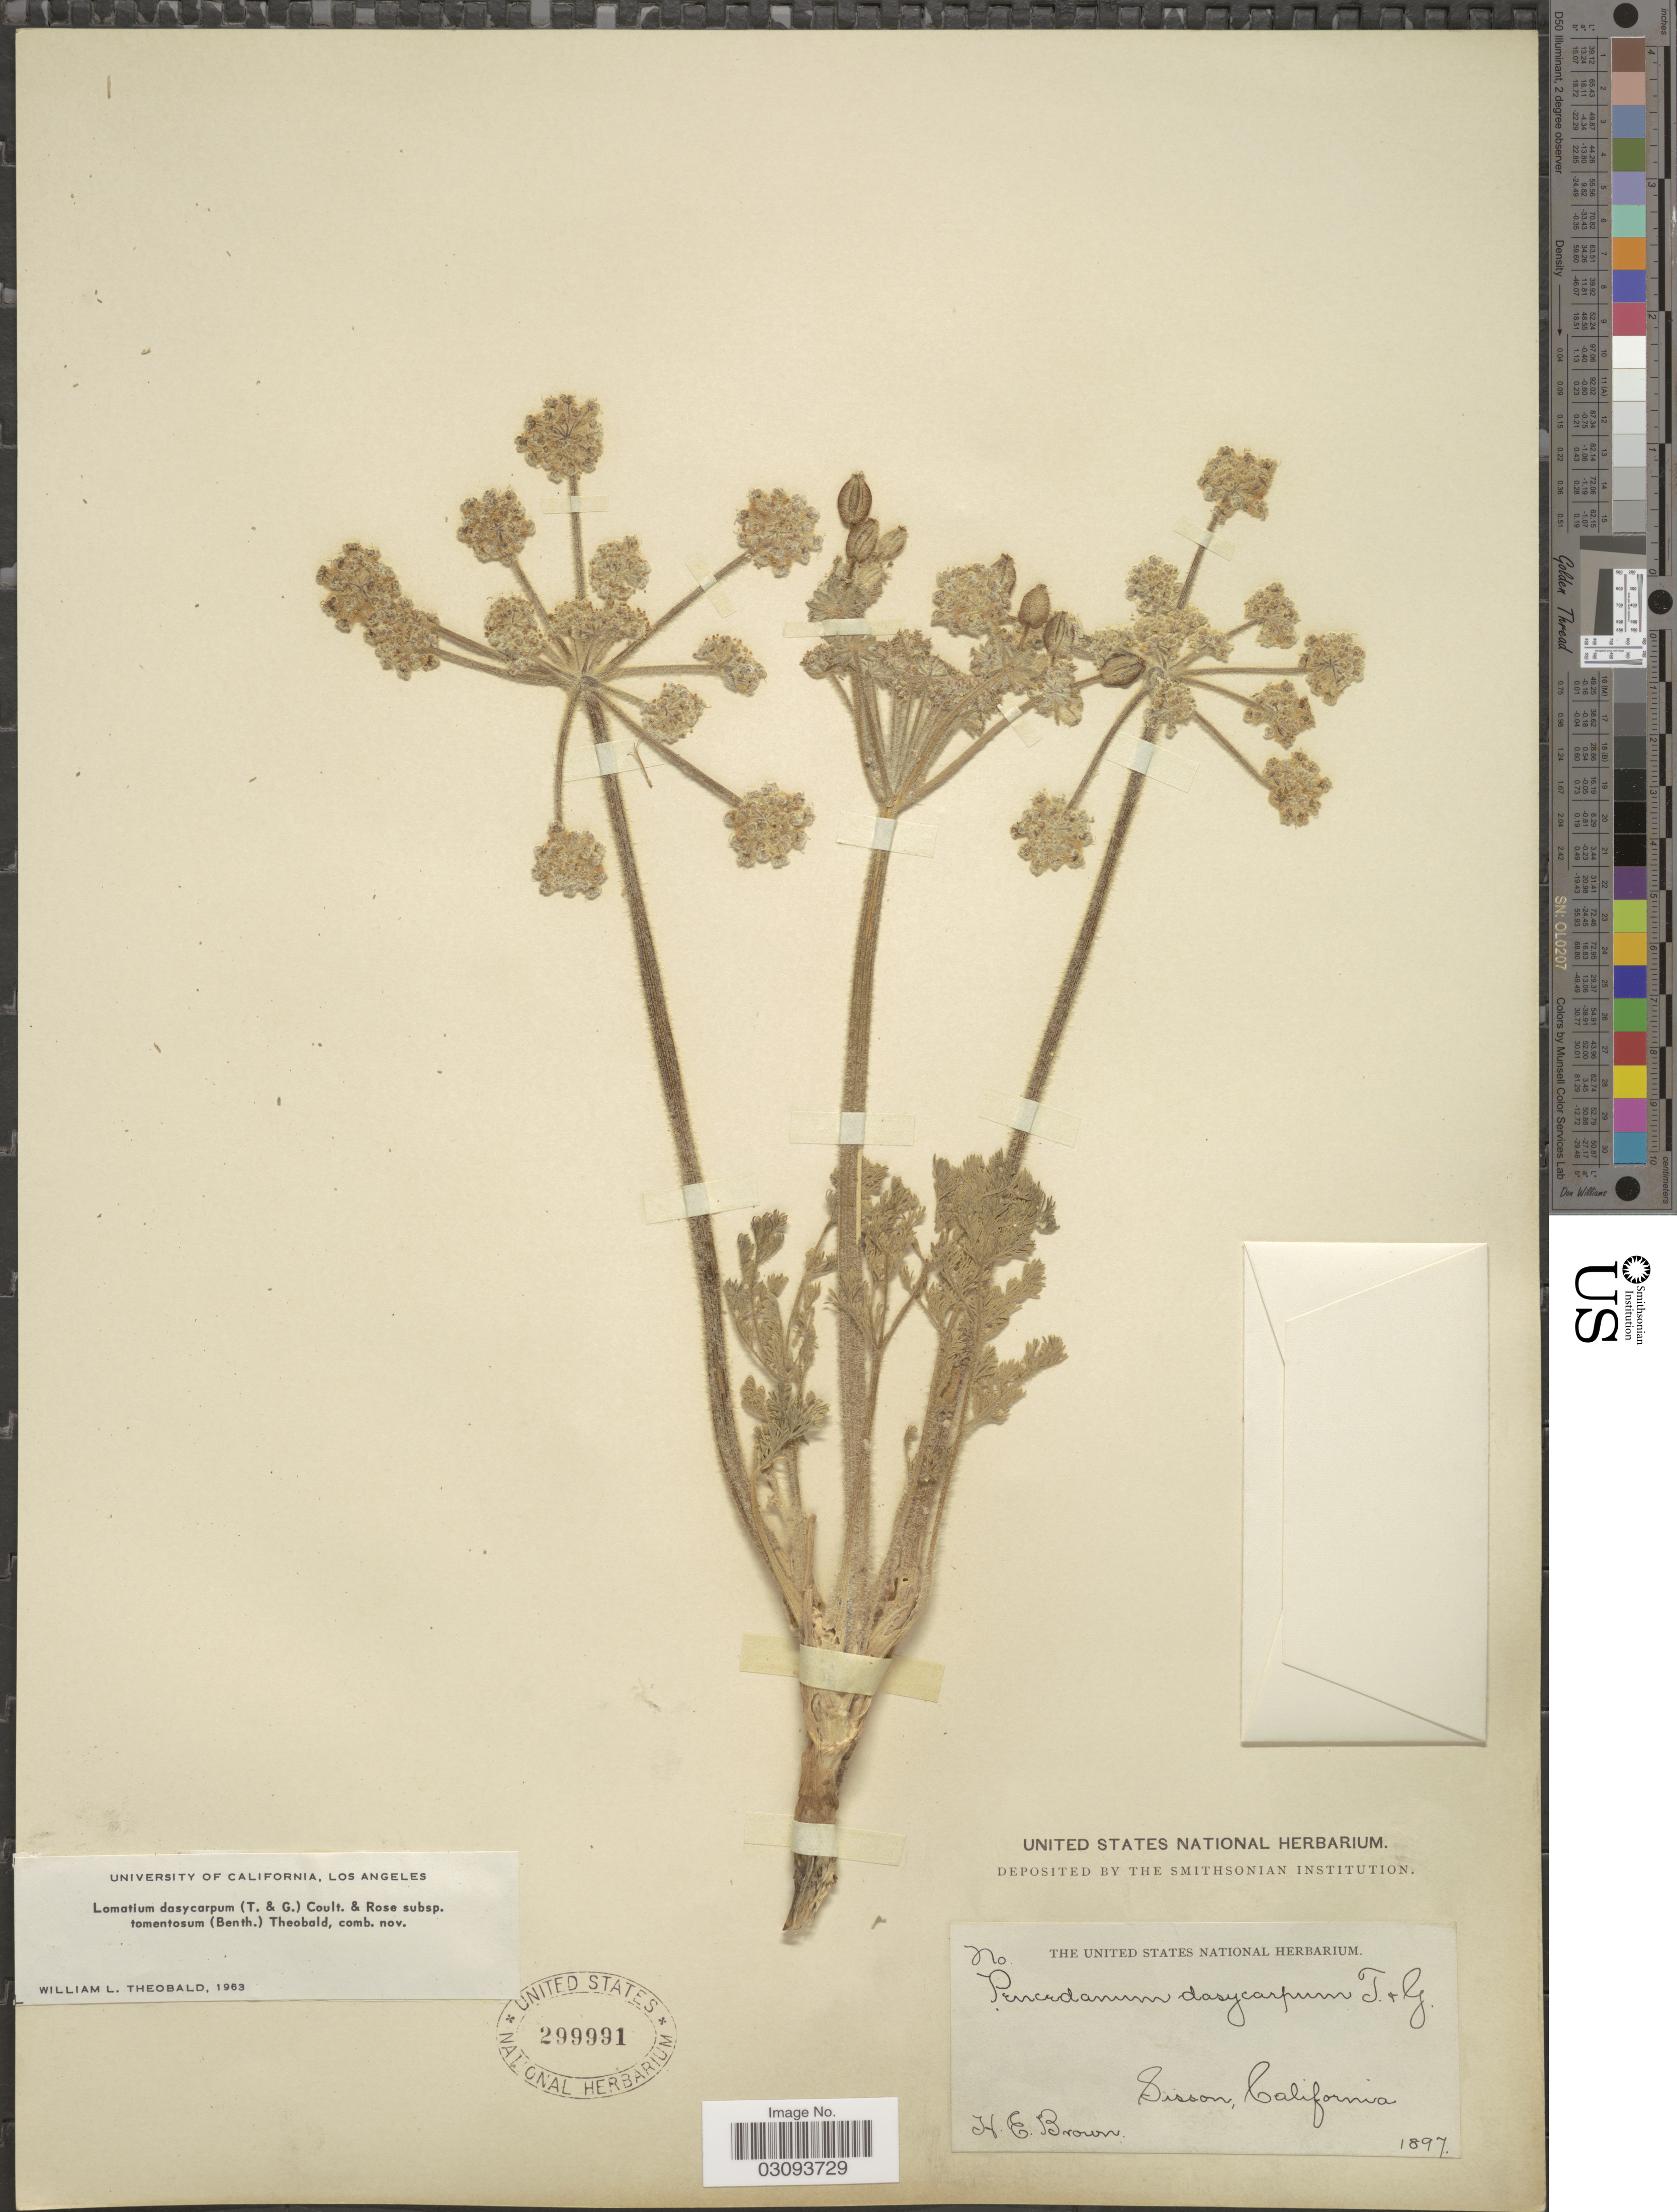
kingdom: Plantae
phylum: Tracheophyta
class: Magnoliopsida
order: Apiales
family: Apiaceae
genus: Lomatium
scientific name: Lomatium dasycarpum subsp. tomentosum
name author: (Benth.) W.L. Theob.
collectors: H. E. Brown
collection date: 1897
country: United States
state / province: California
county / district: Siskiyou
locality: Sisson.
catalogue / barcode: US 299991